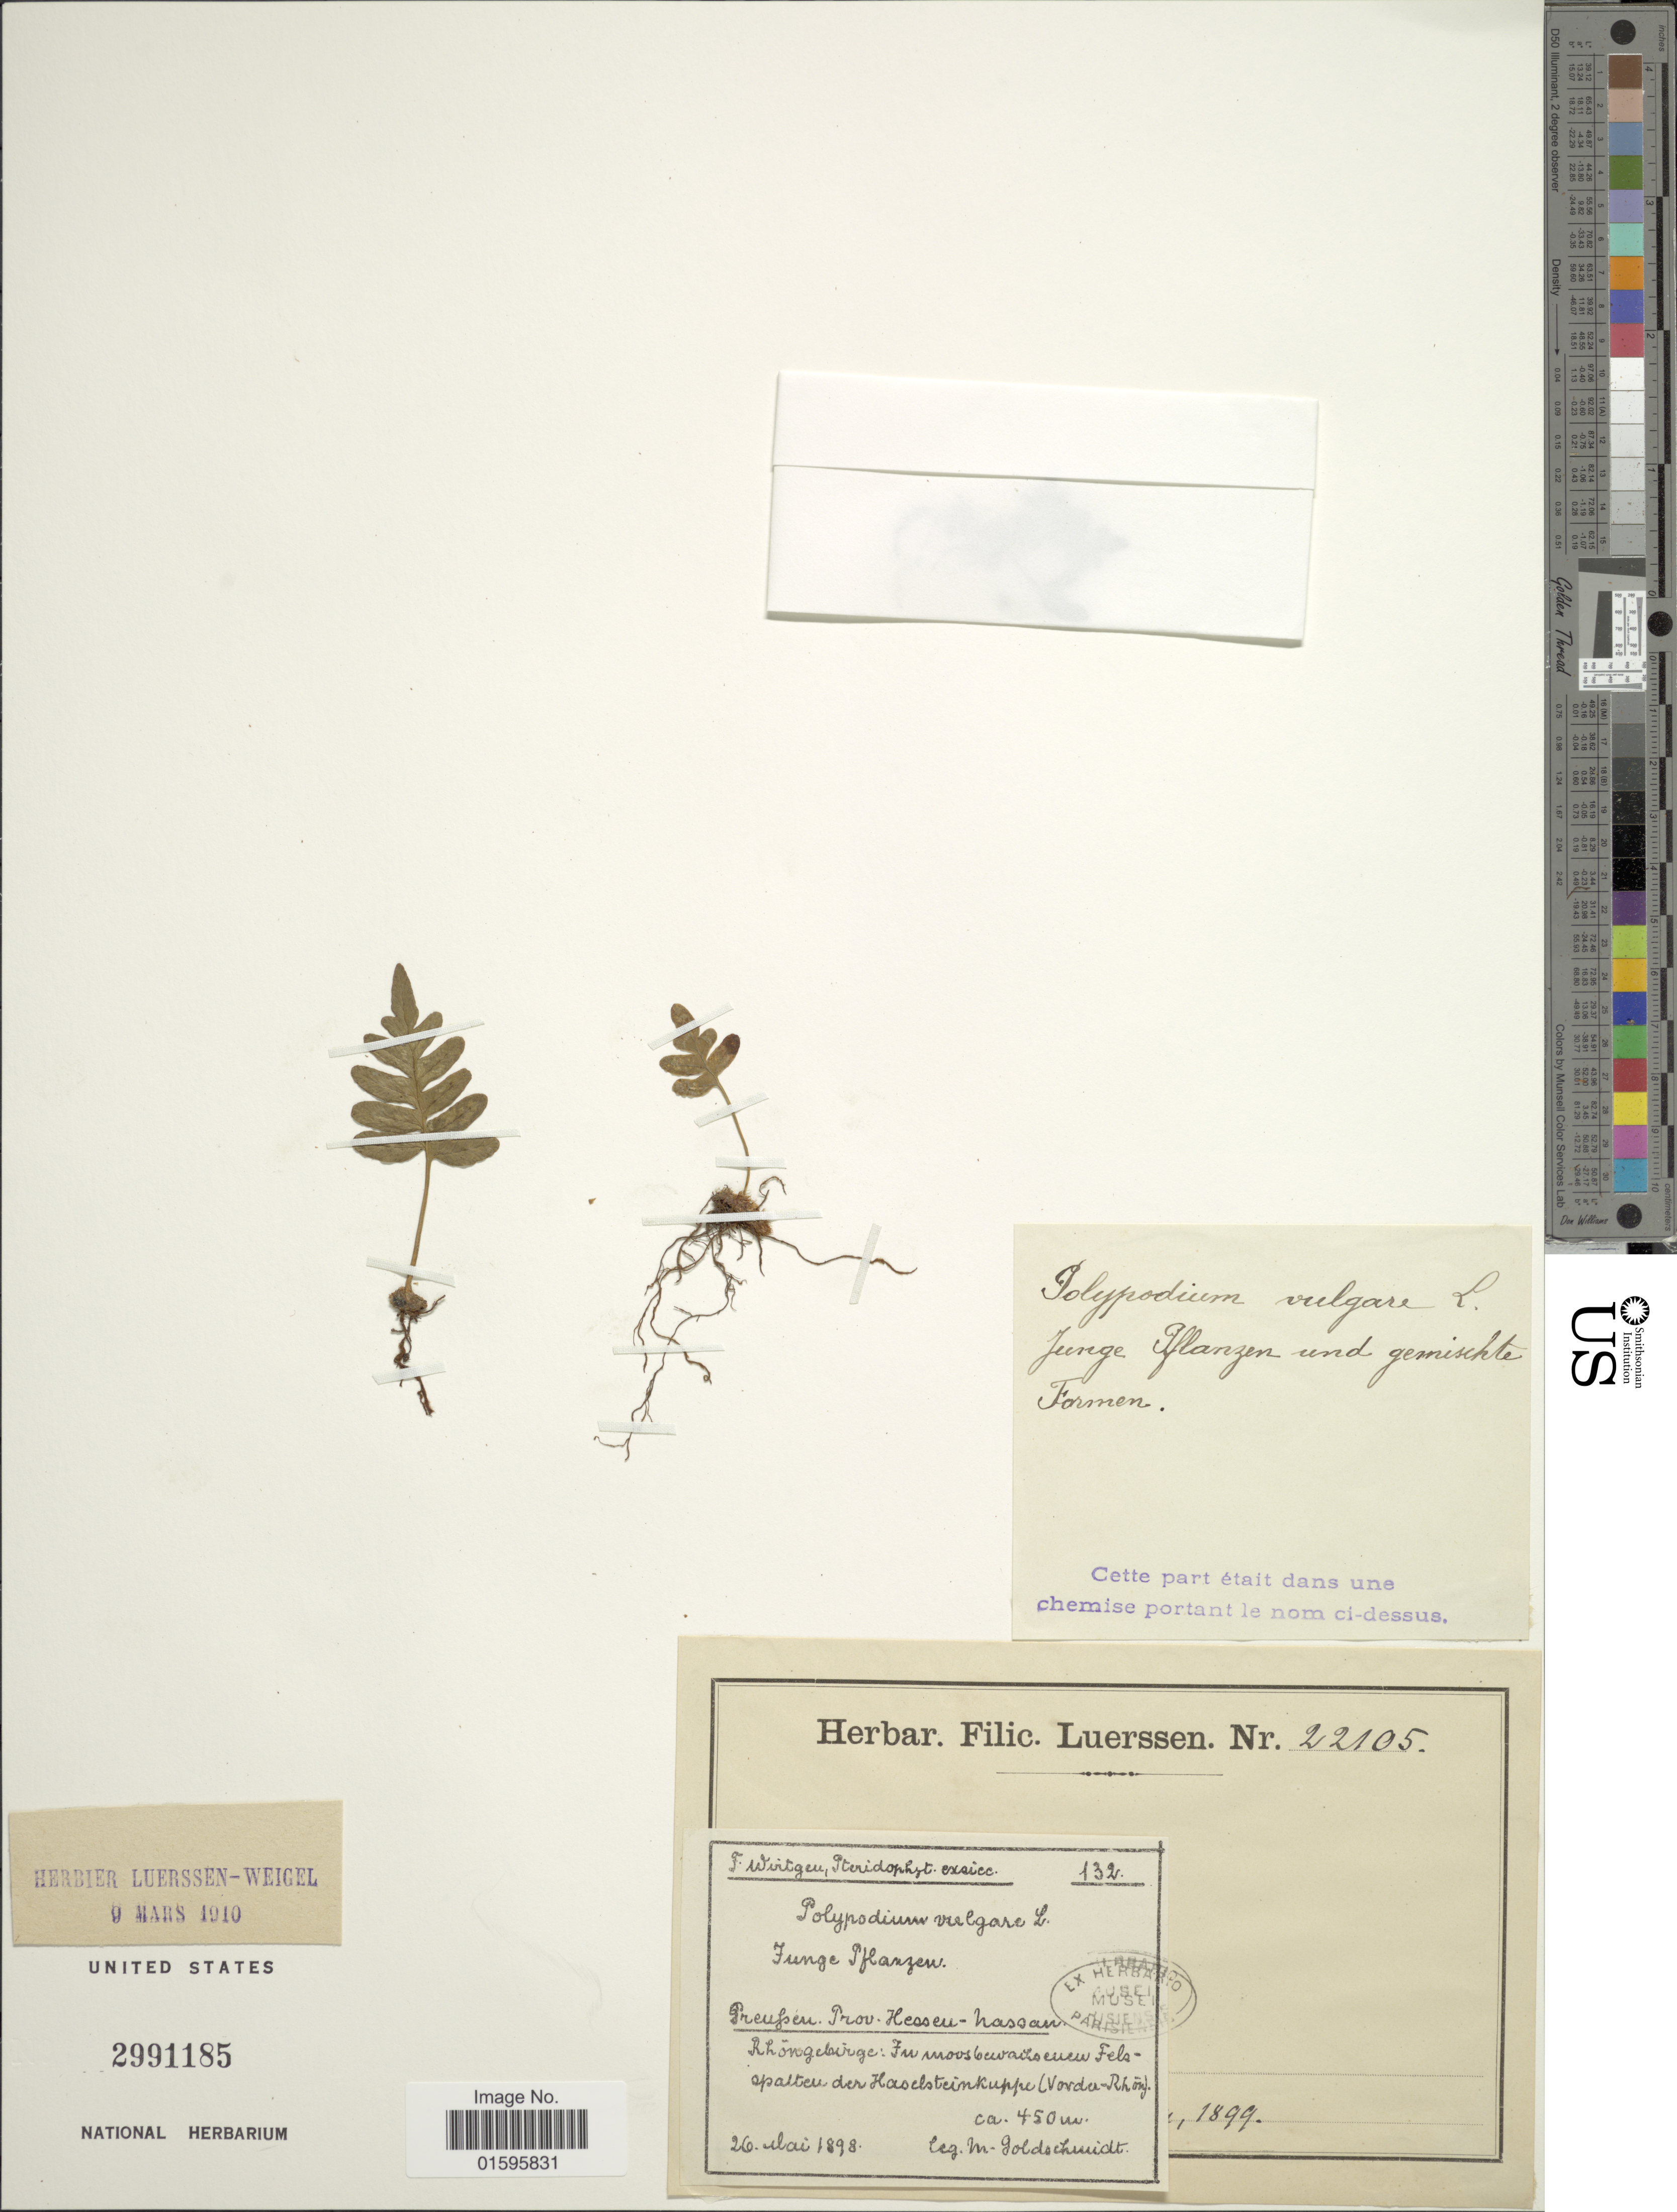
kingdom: Plantae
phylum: Tracheophyta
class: Polypodiopsida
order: Polypodiales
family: Polypodiaceae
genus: Polypodium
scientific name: Polypodium vulgare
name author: L.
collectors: M. Goldschmidt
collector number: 132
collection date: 1898-05-26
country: Germany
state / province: Hesse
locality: Preussen, Prov. Hessen, Nassan, Rhongebirge, Haselsteinkuppe (Vordu-Rhon) [interpreted]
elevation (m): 450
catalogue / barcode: US 2991185